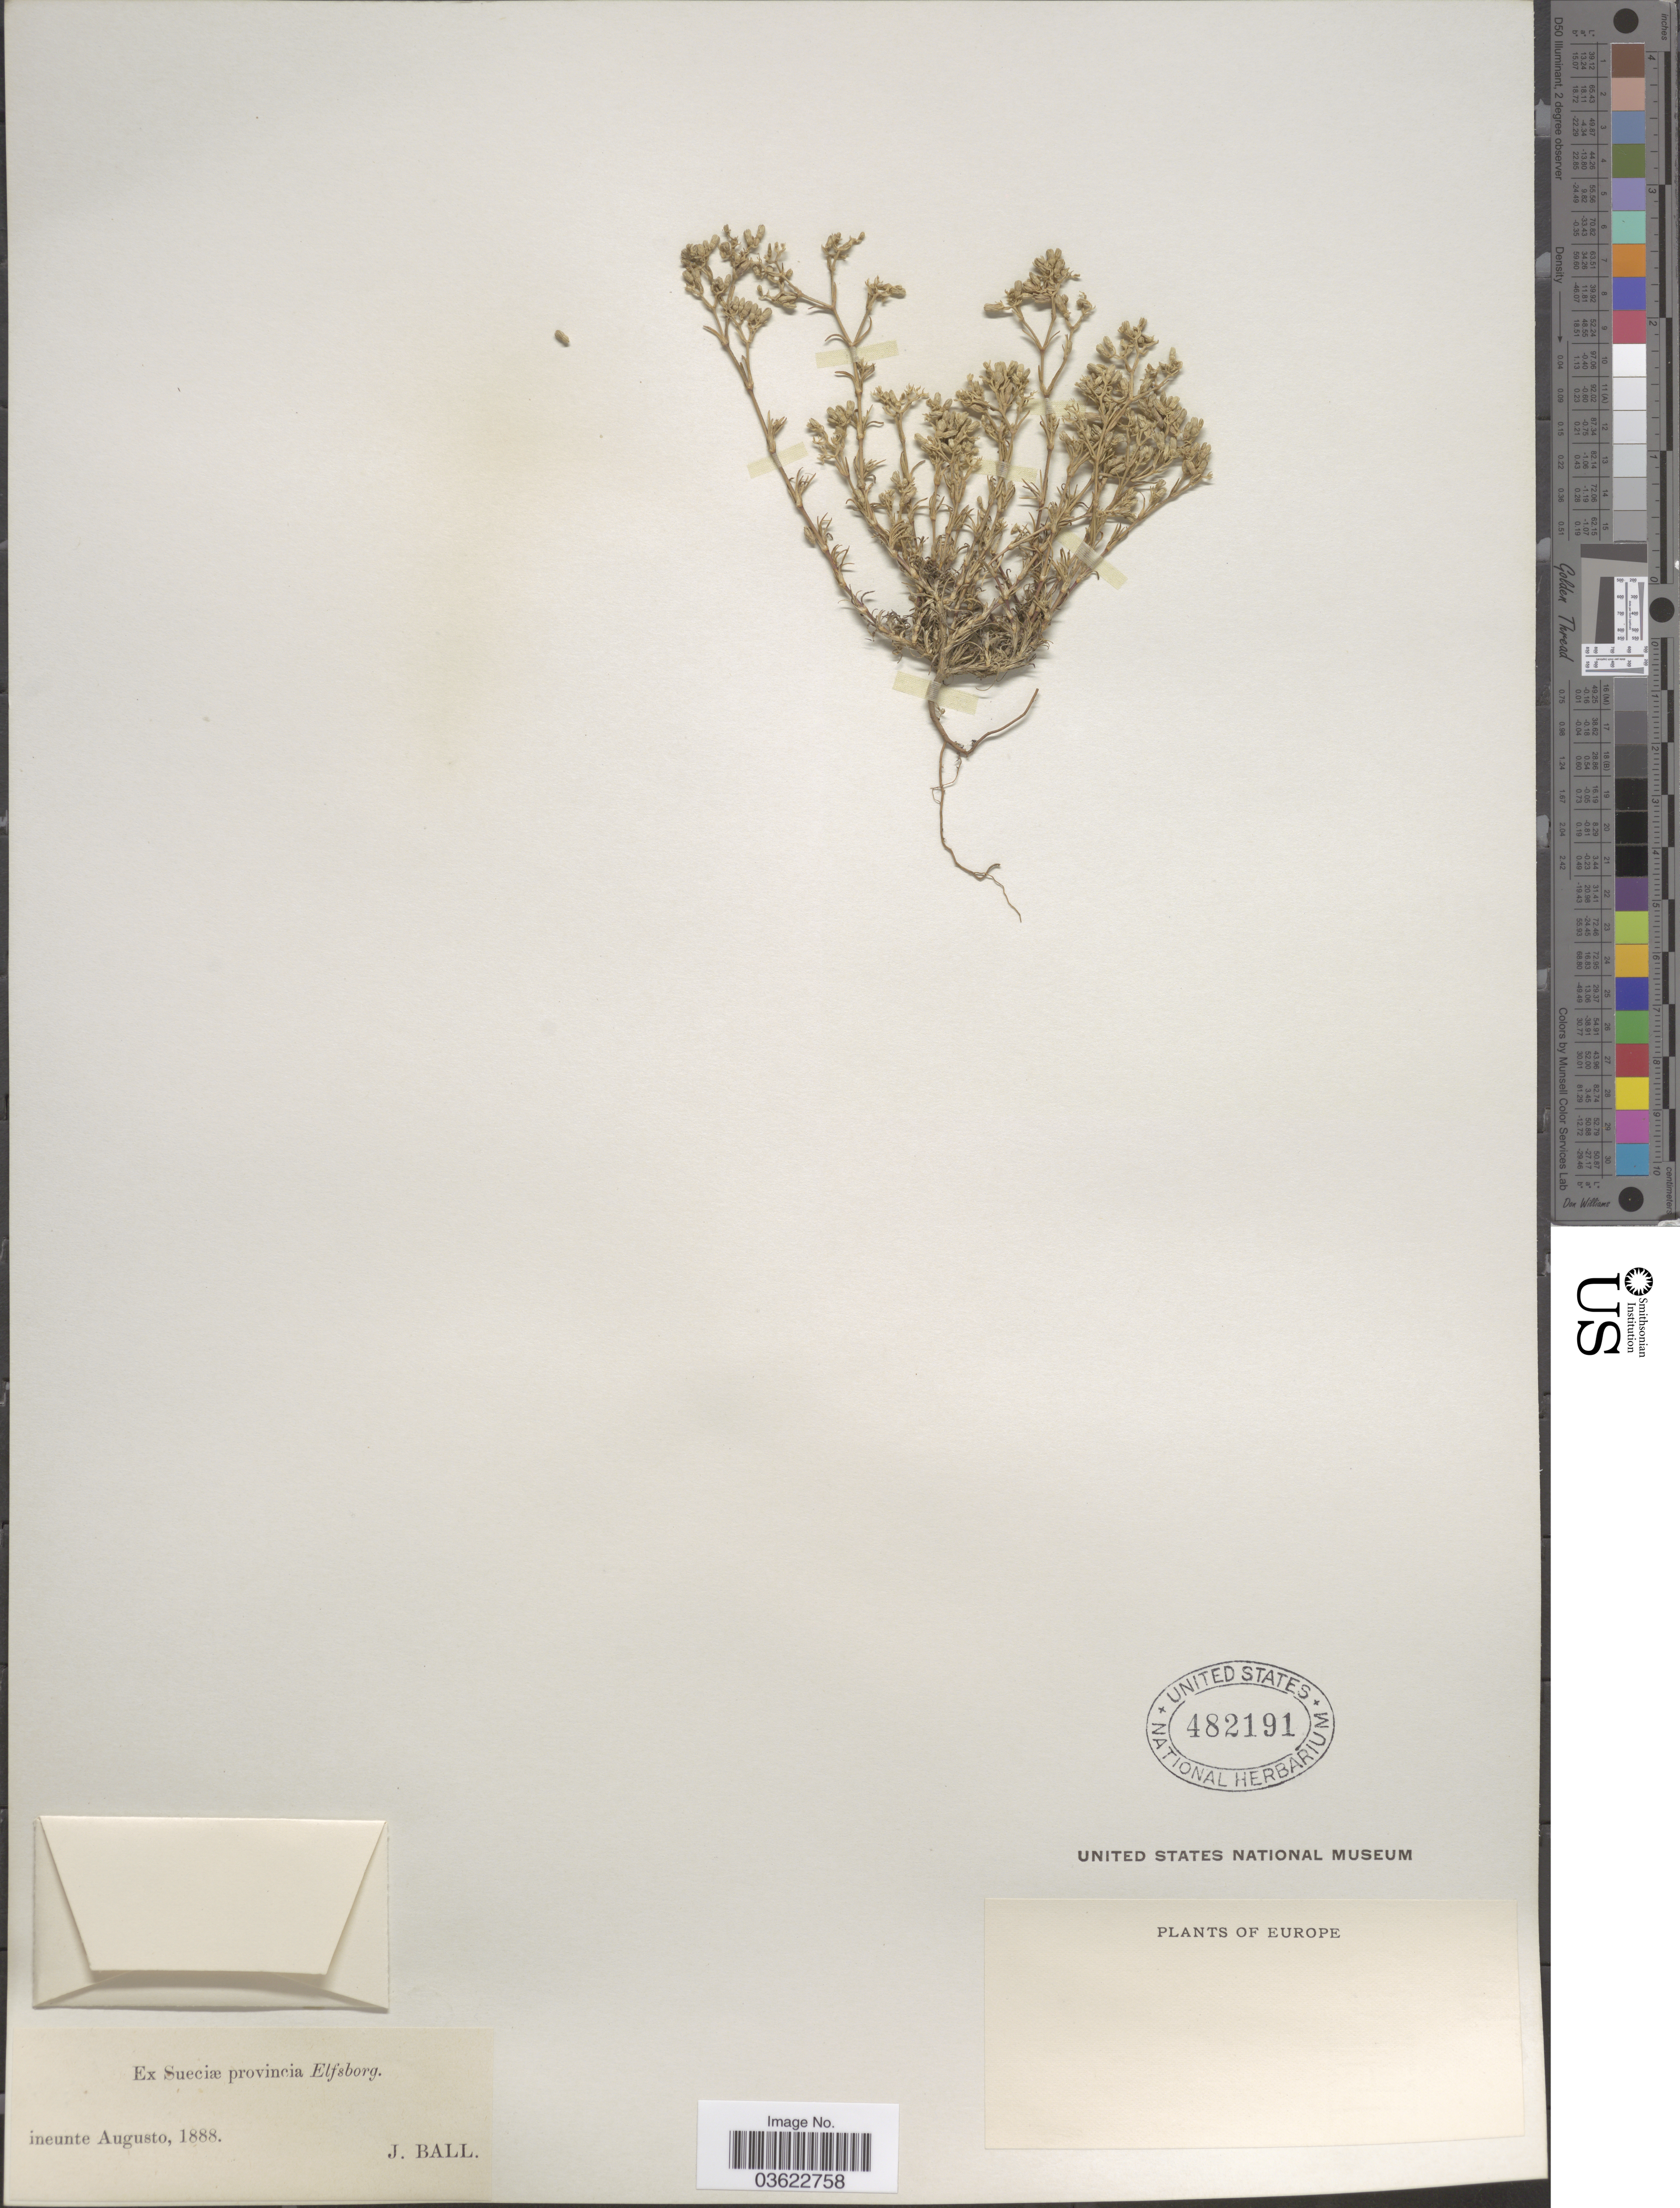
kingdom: Plantae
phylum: Tracheophyta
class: Magnoliopsida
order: Caryophyllales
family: Caryophyllaceae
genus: Arenaria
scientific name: Arenaria sp.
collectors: J. Ball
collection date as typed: ineunte Augusto, 1888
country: Sweden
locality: Ex Sueciæ provincia Elfsborg.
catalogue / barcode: US 482191